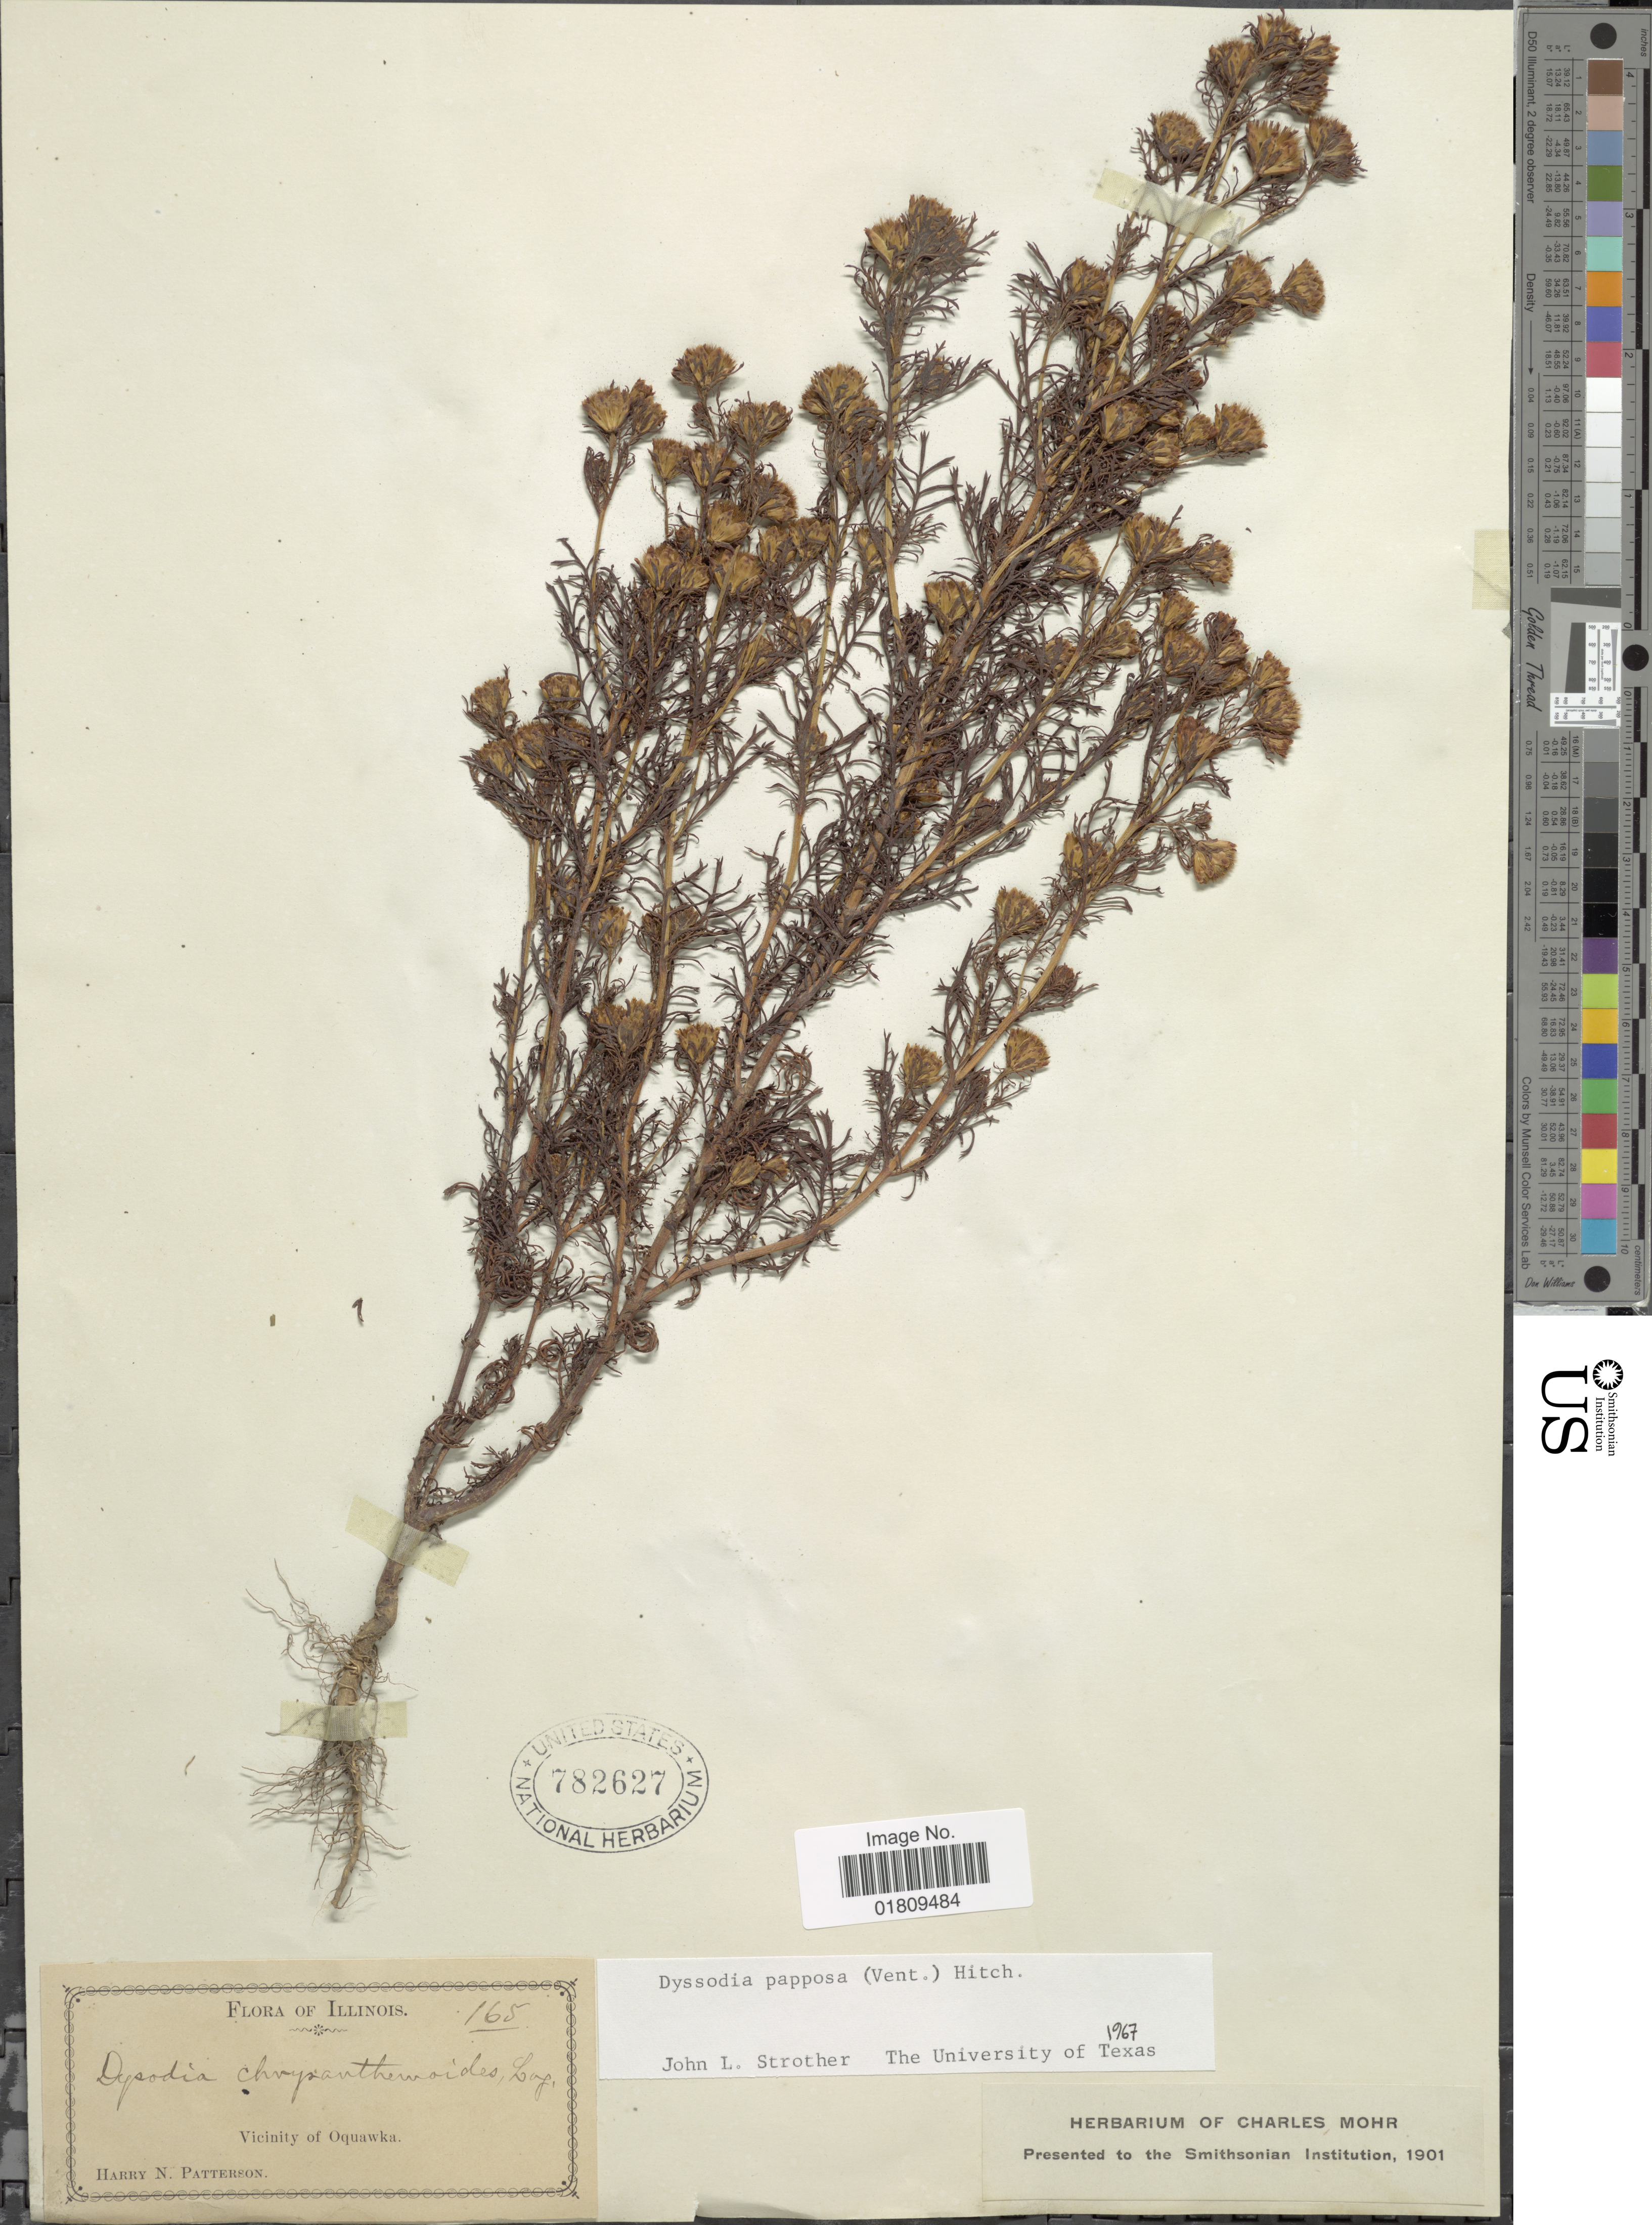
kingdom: Plantae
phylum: Tracheophyta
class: Magnoliopsida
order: Asterales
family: Asteraceae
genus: Dyssodia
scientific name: Dyssodia papposa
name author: (Vent.) Hitchc.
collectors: H. N. Patterson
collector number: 165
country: United States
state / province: Illinois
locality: Vicinity of Oquawka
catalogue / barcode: US 782627